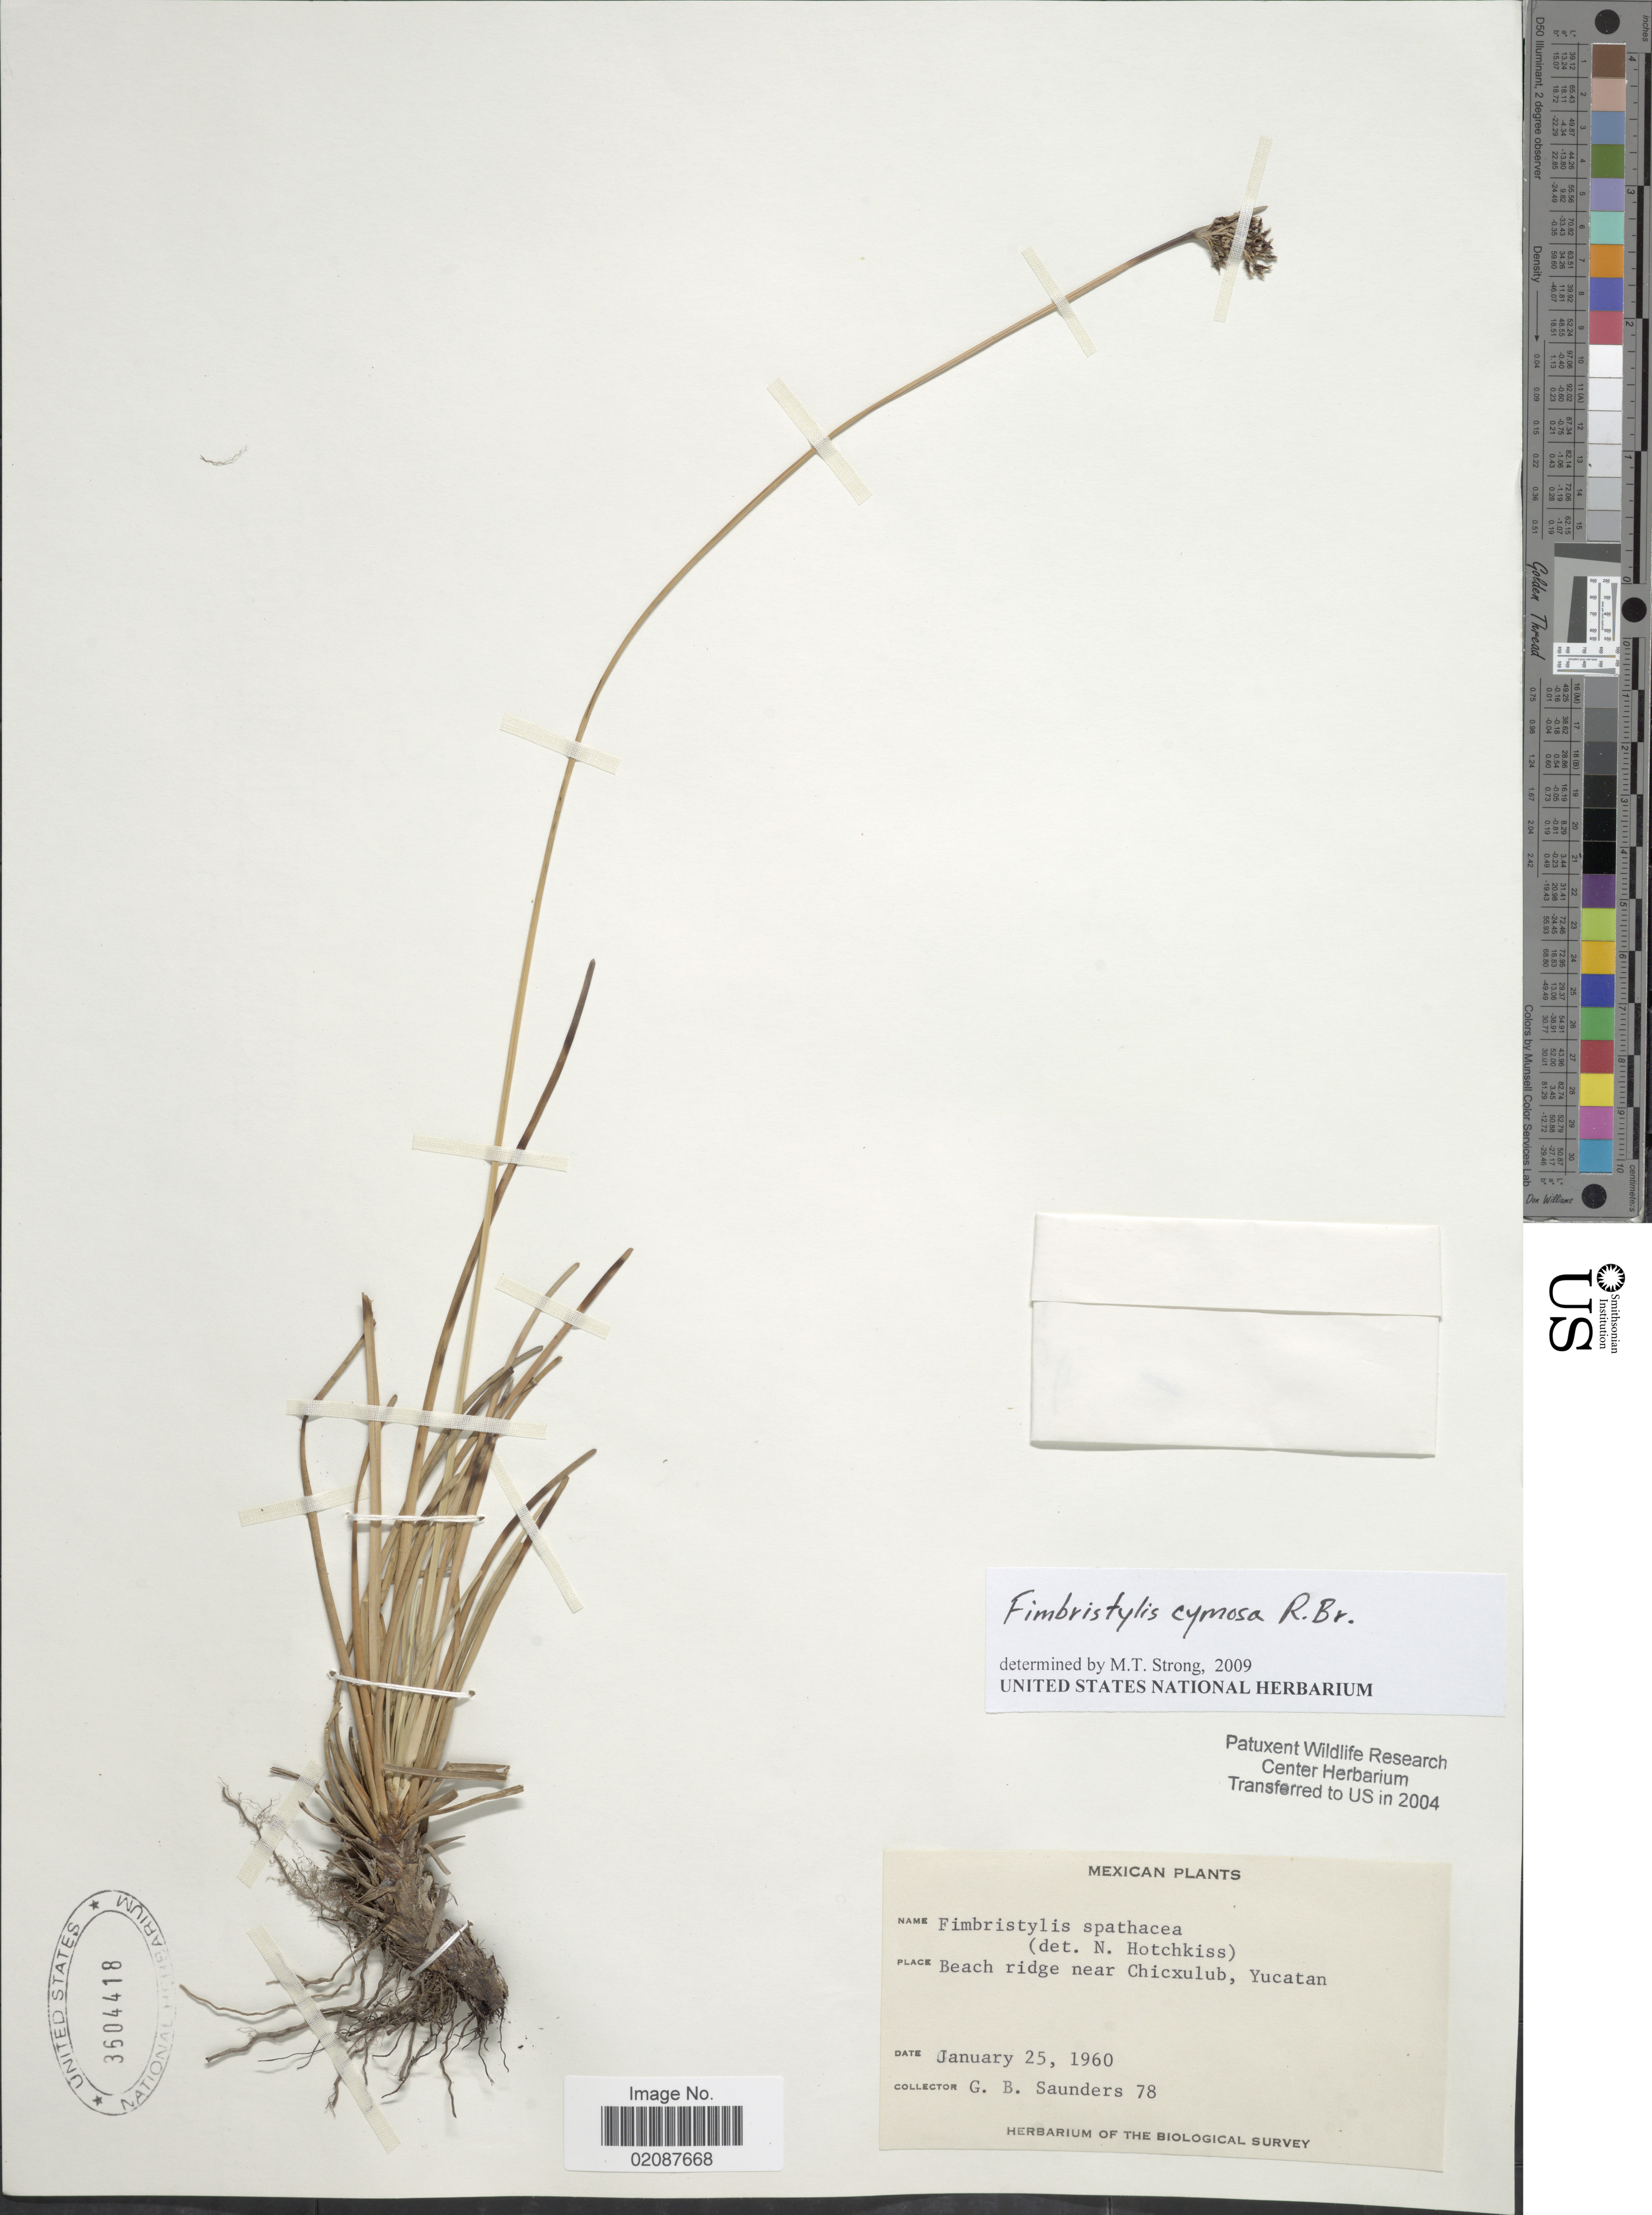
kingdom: Plantae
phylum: Tracheophyta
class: Liliopsida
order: Poales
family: Cyperaceae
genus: Fimbristylis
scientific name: Fimbristylis cymosa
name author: R. Br.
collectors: G. B. Saunders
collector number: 78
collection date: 1960-01-25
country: Mexico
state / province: Yucatán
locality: Beach ridge near Chicxulub.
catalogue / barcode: US 3604418